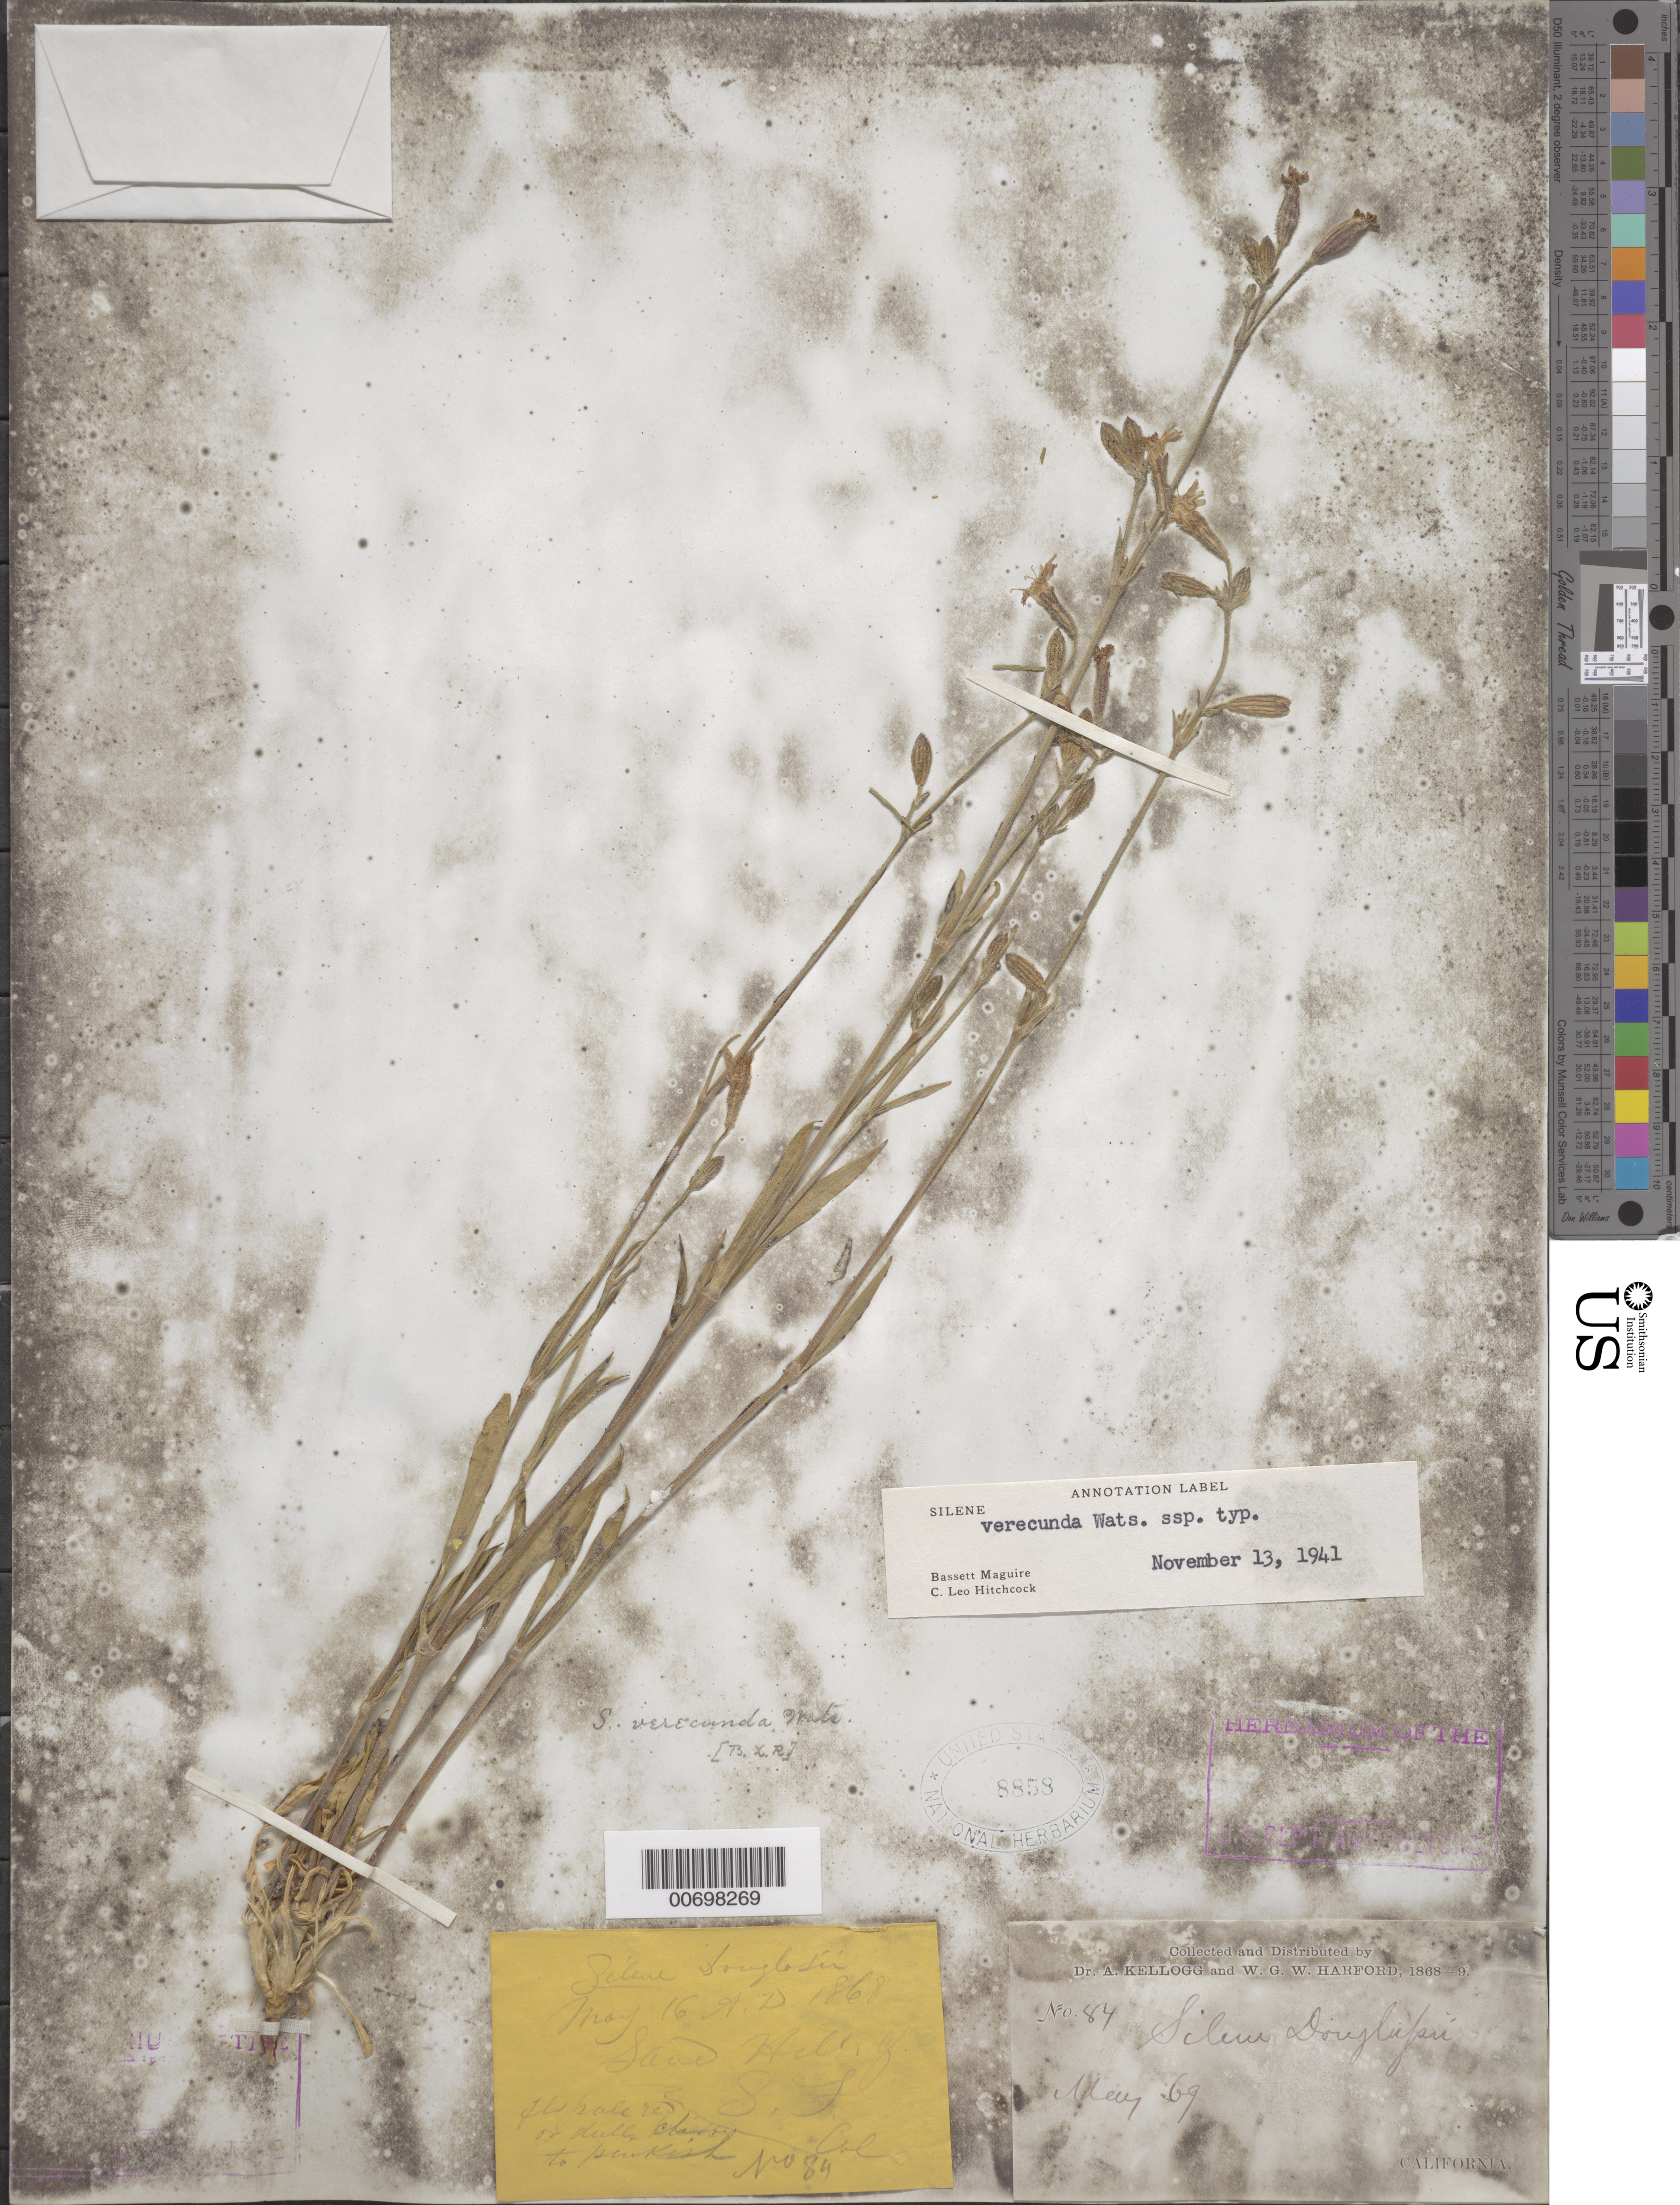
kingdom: Plantae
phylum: Tracheophyta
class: Magnoliopsida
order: Caryophyllales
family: Caryophyllaceae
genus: Silene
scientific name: Silene verecunda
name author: S. Watson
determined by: Maguire, B.; Hitchcock, C. L.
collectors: A. Kellogg & W. G. W. Harford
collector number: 84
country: United States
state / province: California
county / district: San Francisco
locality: Sand Hills of S.F.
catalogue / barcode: US 8858